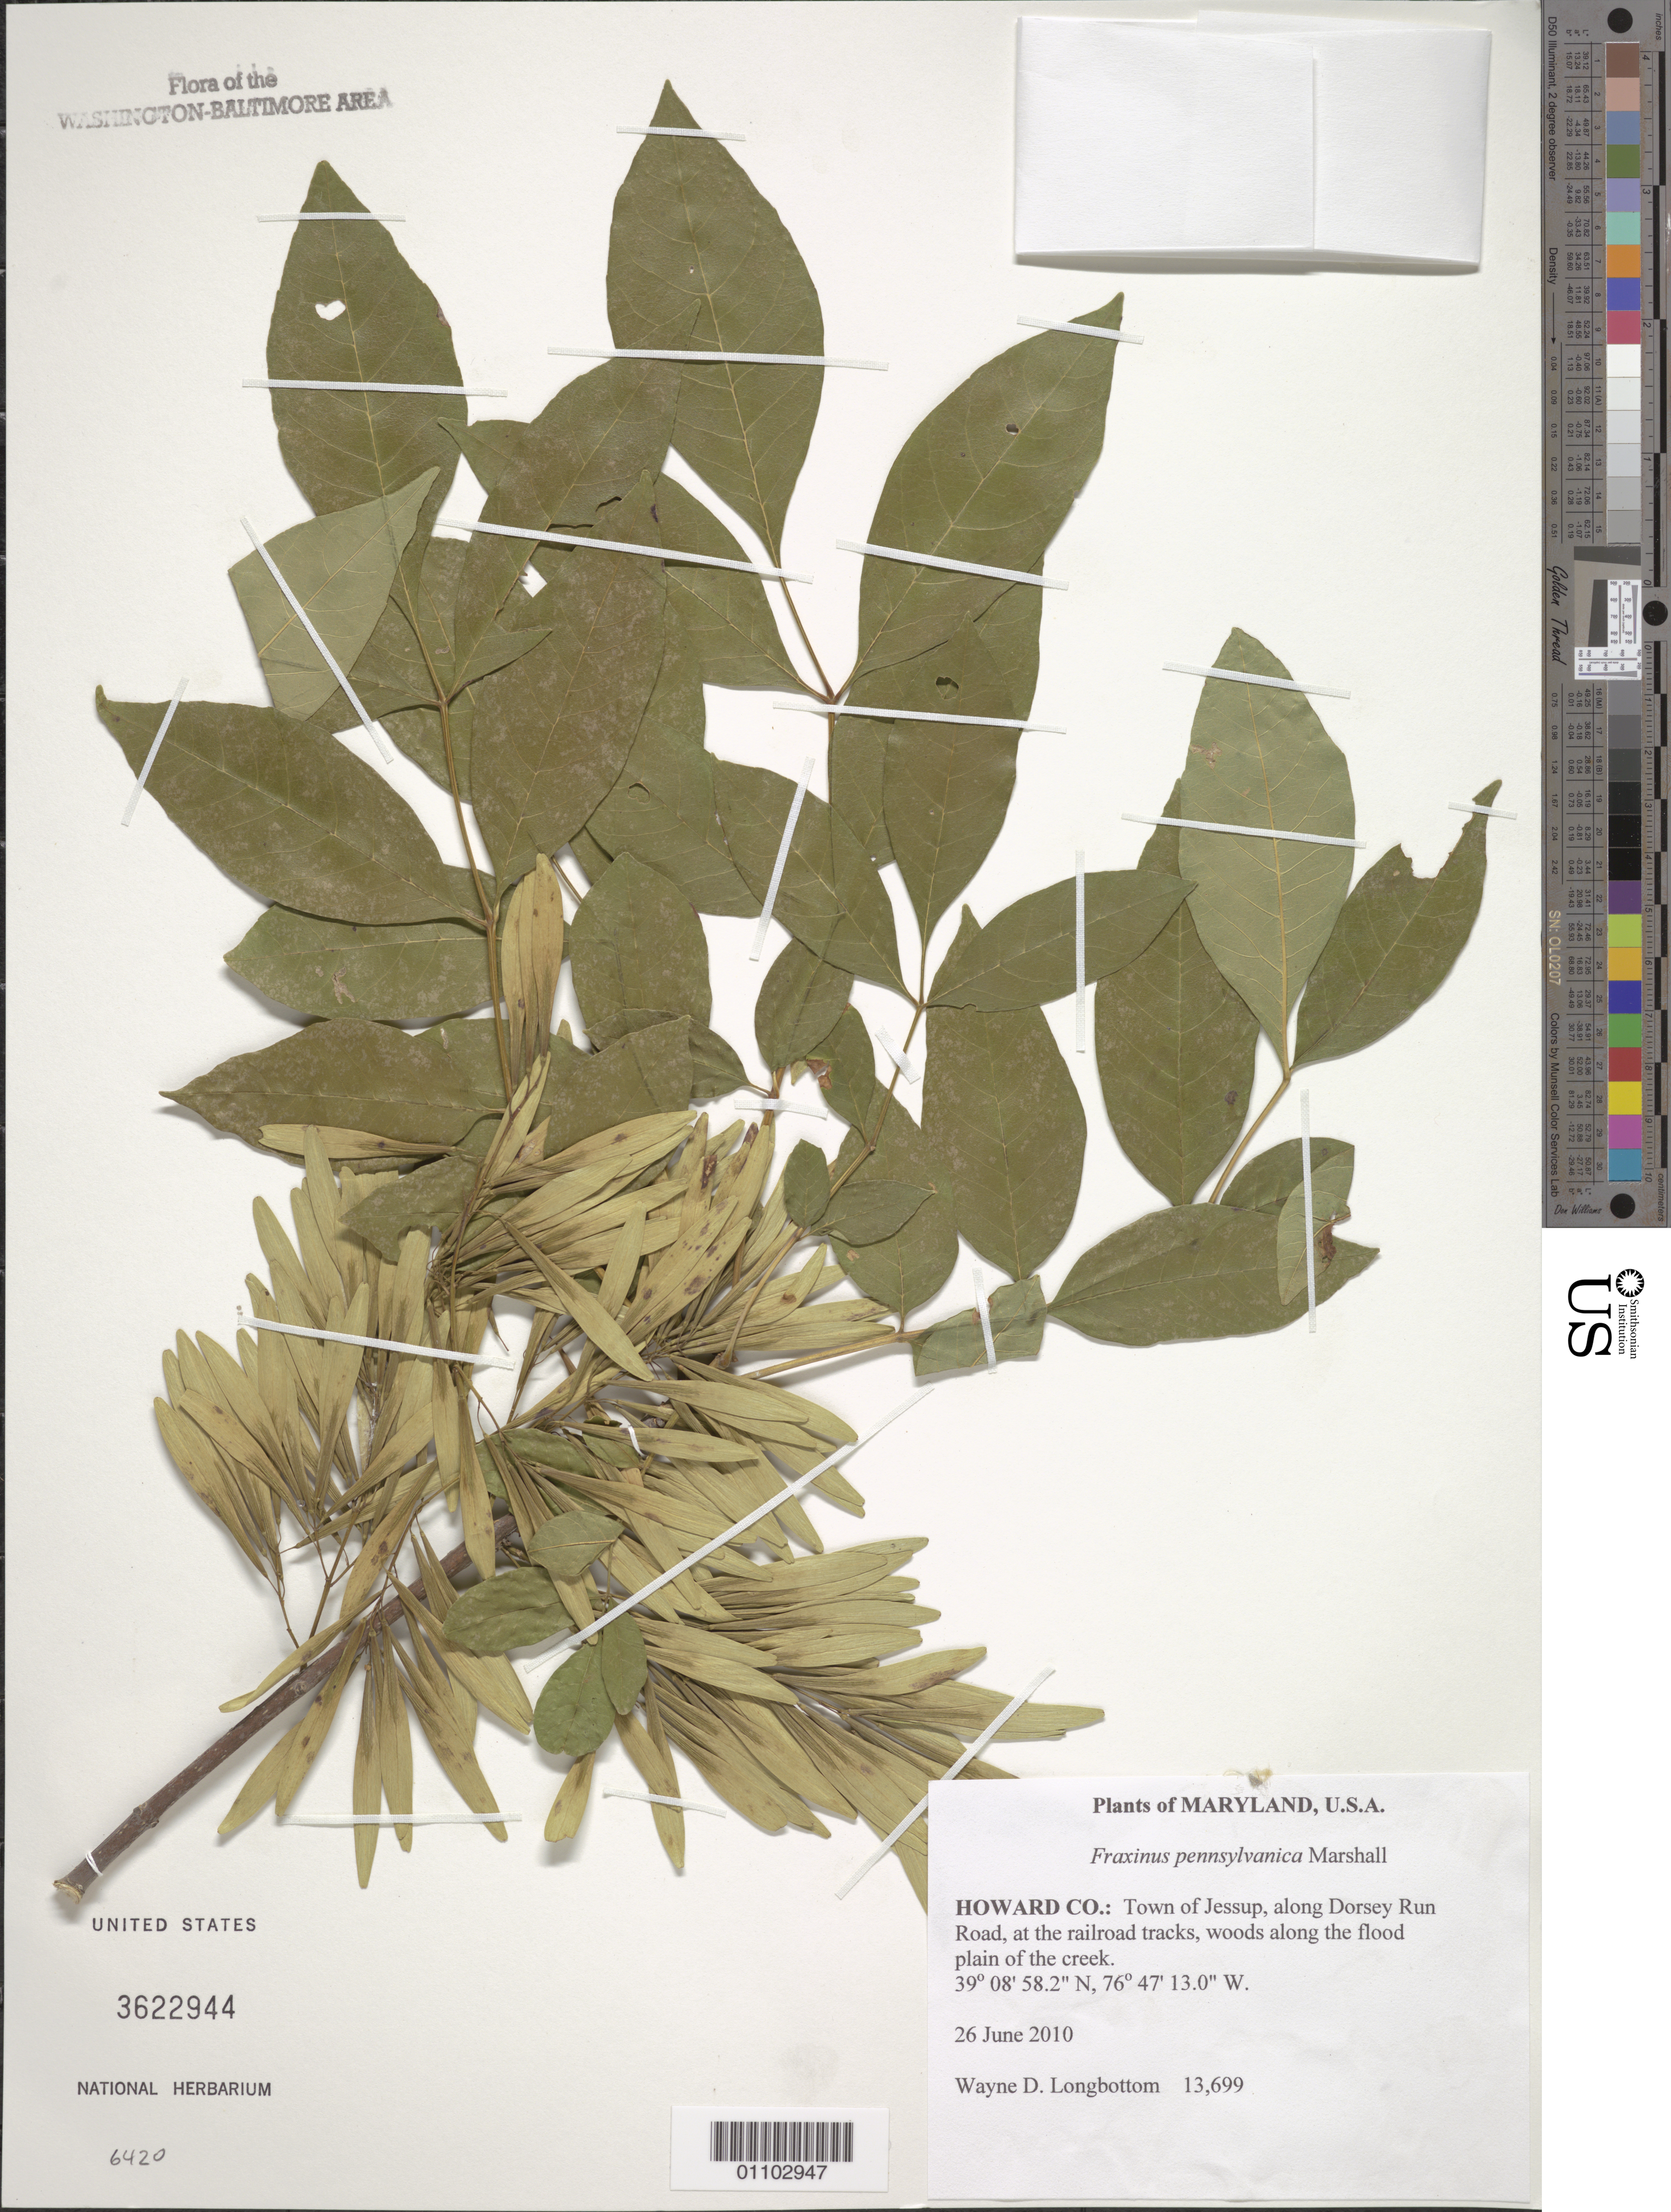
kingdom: Plantae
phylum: Tracheophyta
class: Magnoliopsida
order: Lamiales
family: Oleaceae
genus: Fraxinus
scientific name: Fraxinus pennsylvanica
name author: Marshall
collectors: W. D. Longbottom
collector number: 13699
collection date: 2010-06-26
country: United States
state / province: Maryland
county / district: Howard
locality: Town of Jessup, along Dorsey Run Road, at the railroad tracks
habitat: Woods along the flood plain of the creek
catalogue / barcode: US 3622944